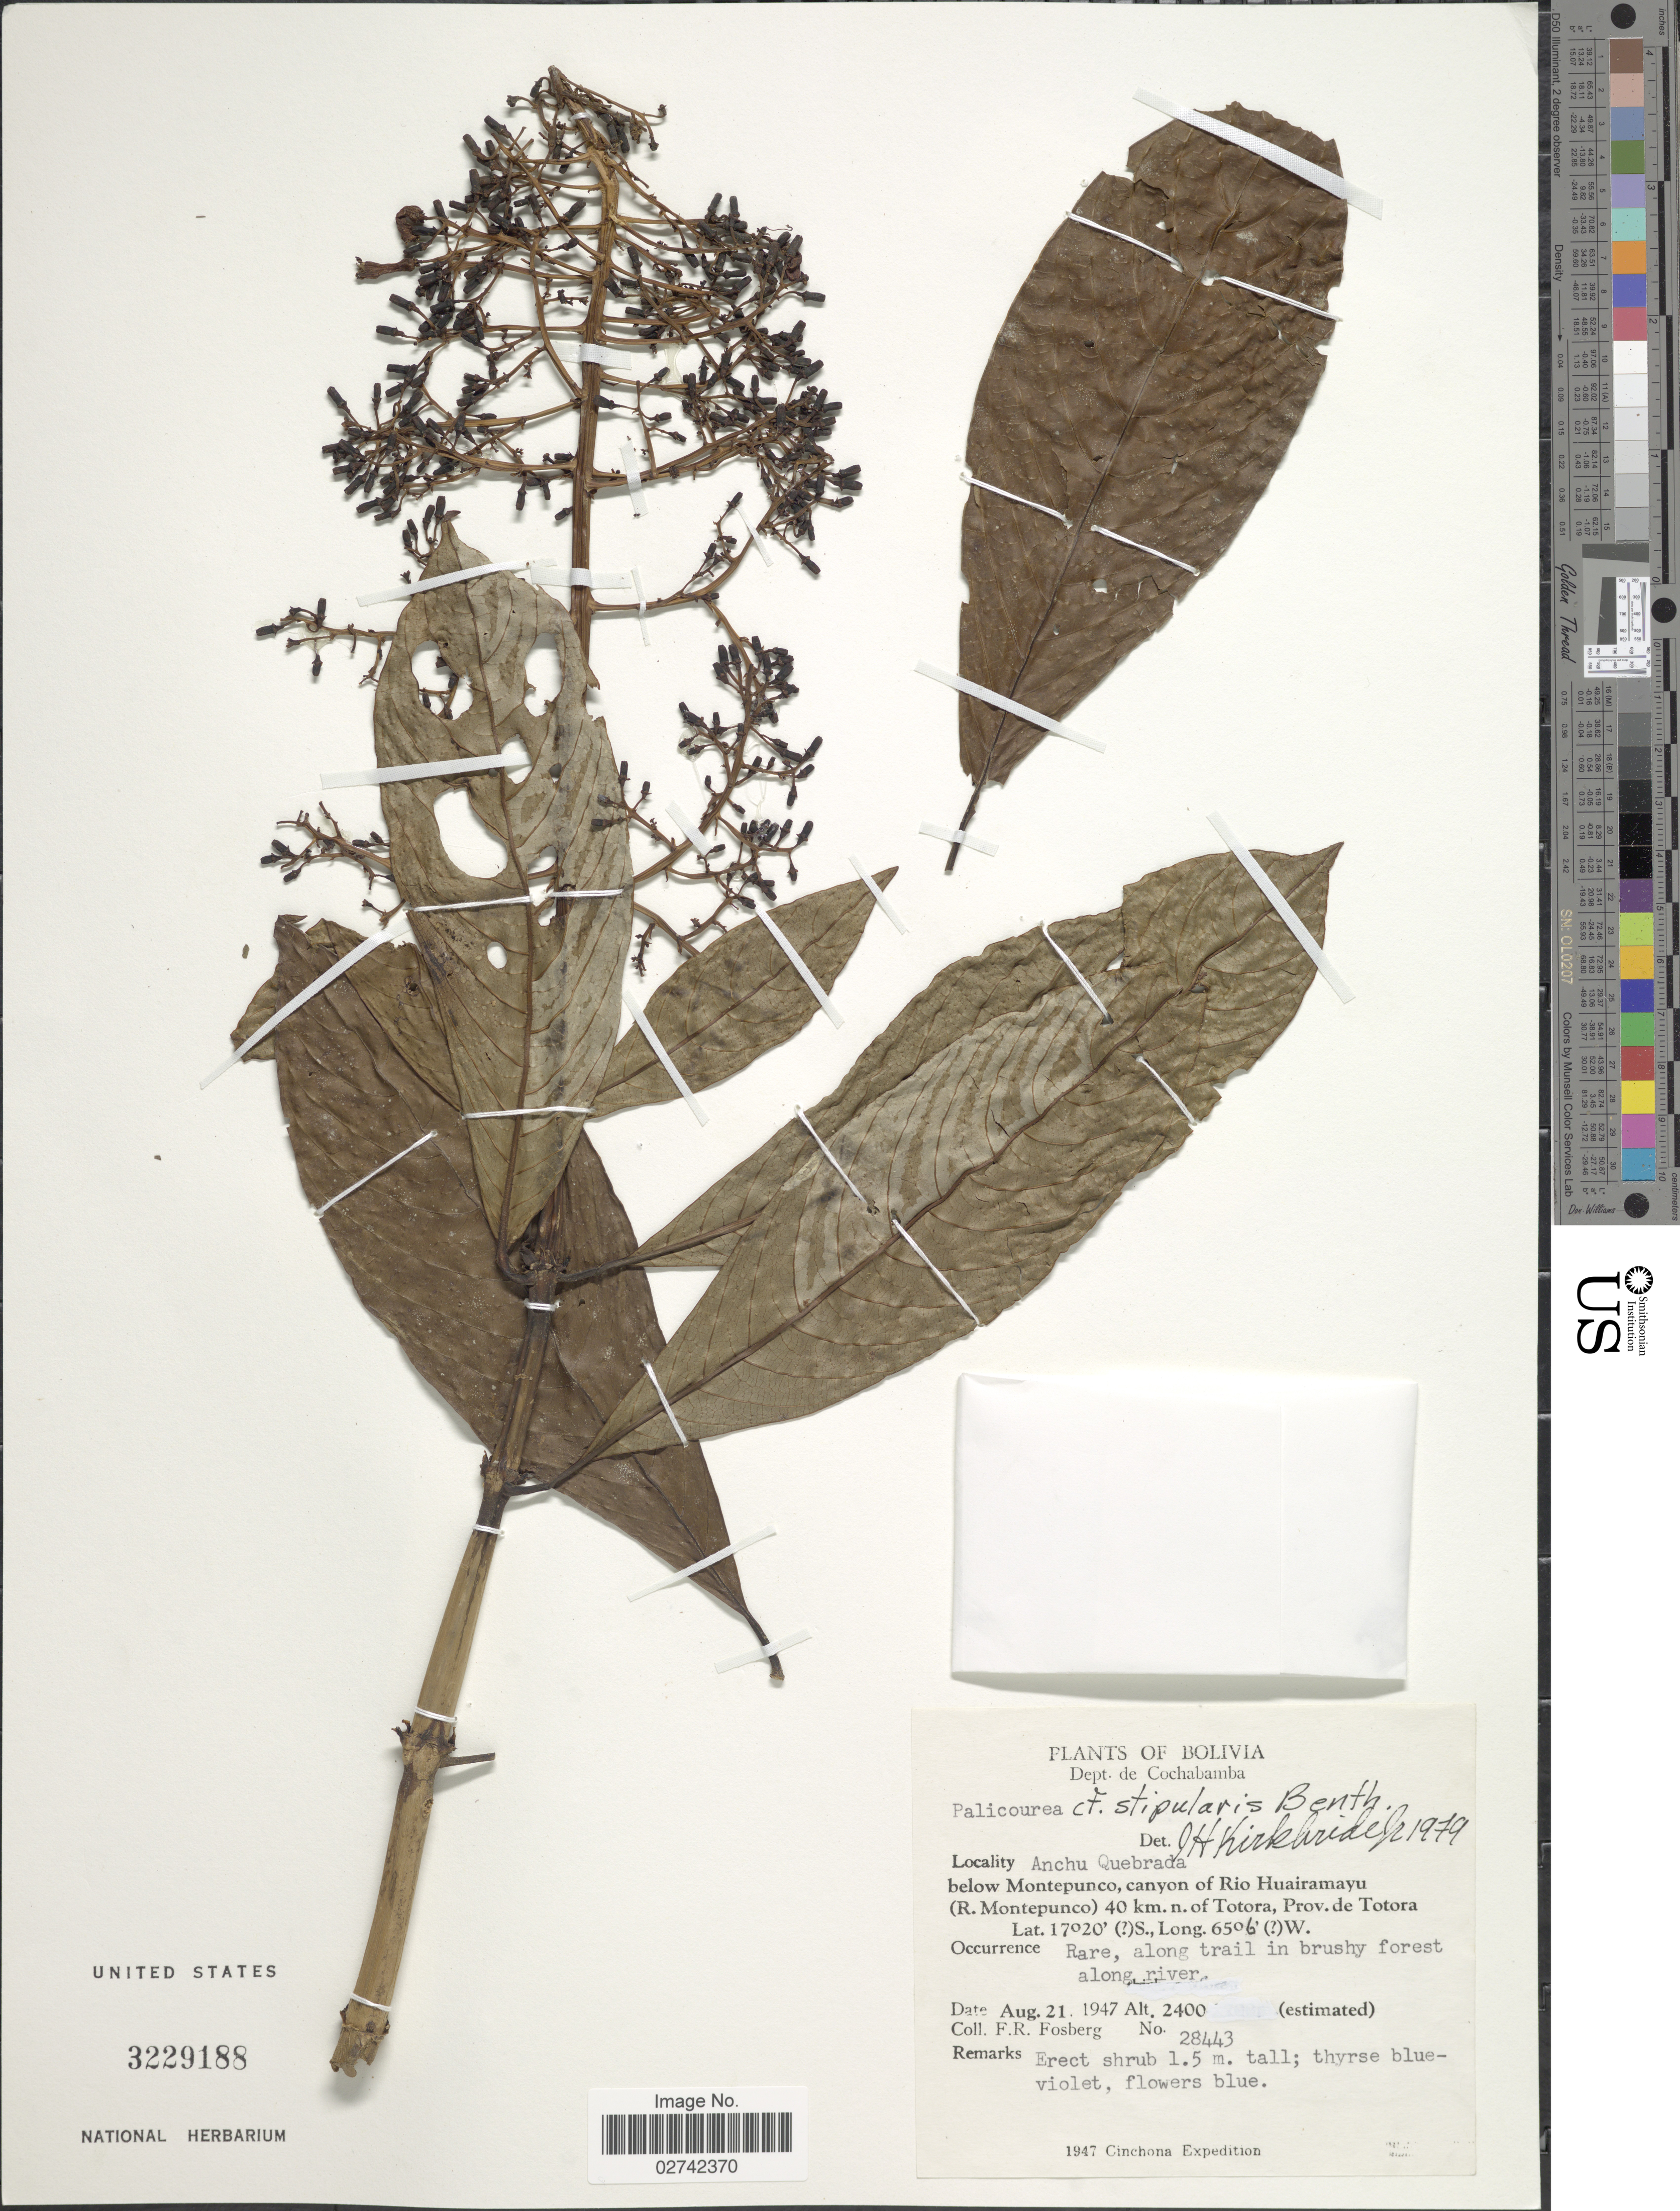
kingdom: Plantae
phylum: Tracheophyta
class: Magnoliopsida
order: Gentianales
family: Rubiaceae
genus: Palicourea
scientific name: Palicourea stipularis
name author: Benth.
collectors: F. R. Fosberg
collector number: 28443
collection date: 1947-08-21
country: Bolivia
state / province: Cochabamba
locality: Anchu Quebrada, below Montepunco, canyon of Rio Huairamayu (R. Monteounco) 40 km. n. of Totora, Prov. de Totora, along trail in brushy forest along river.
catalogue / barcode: US 3229188